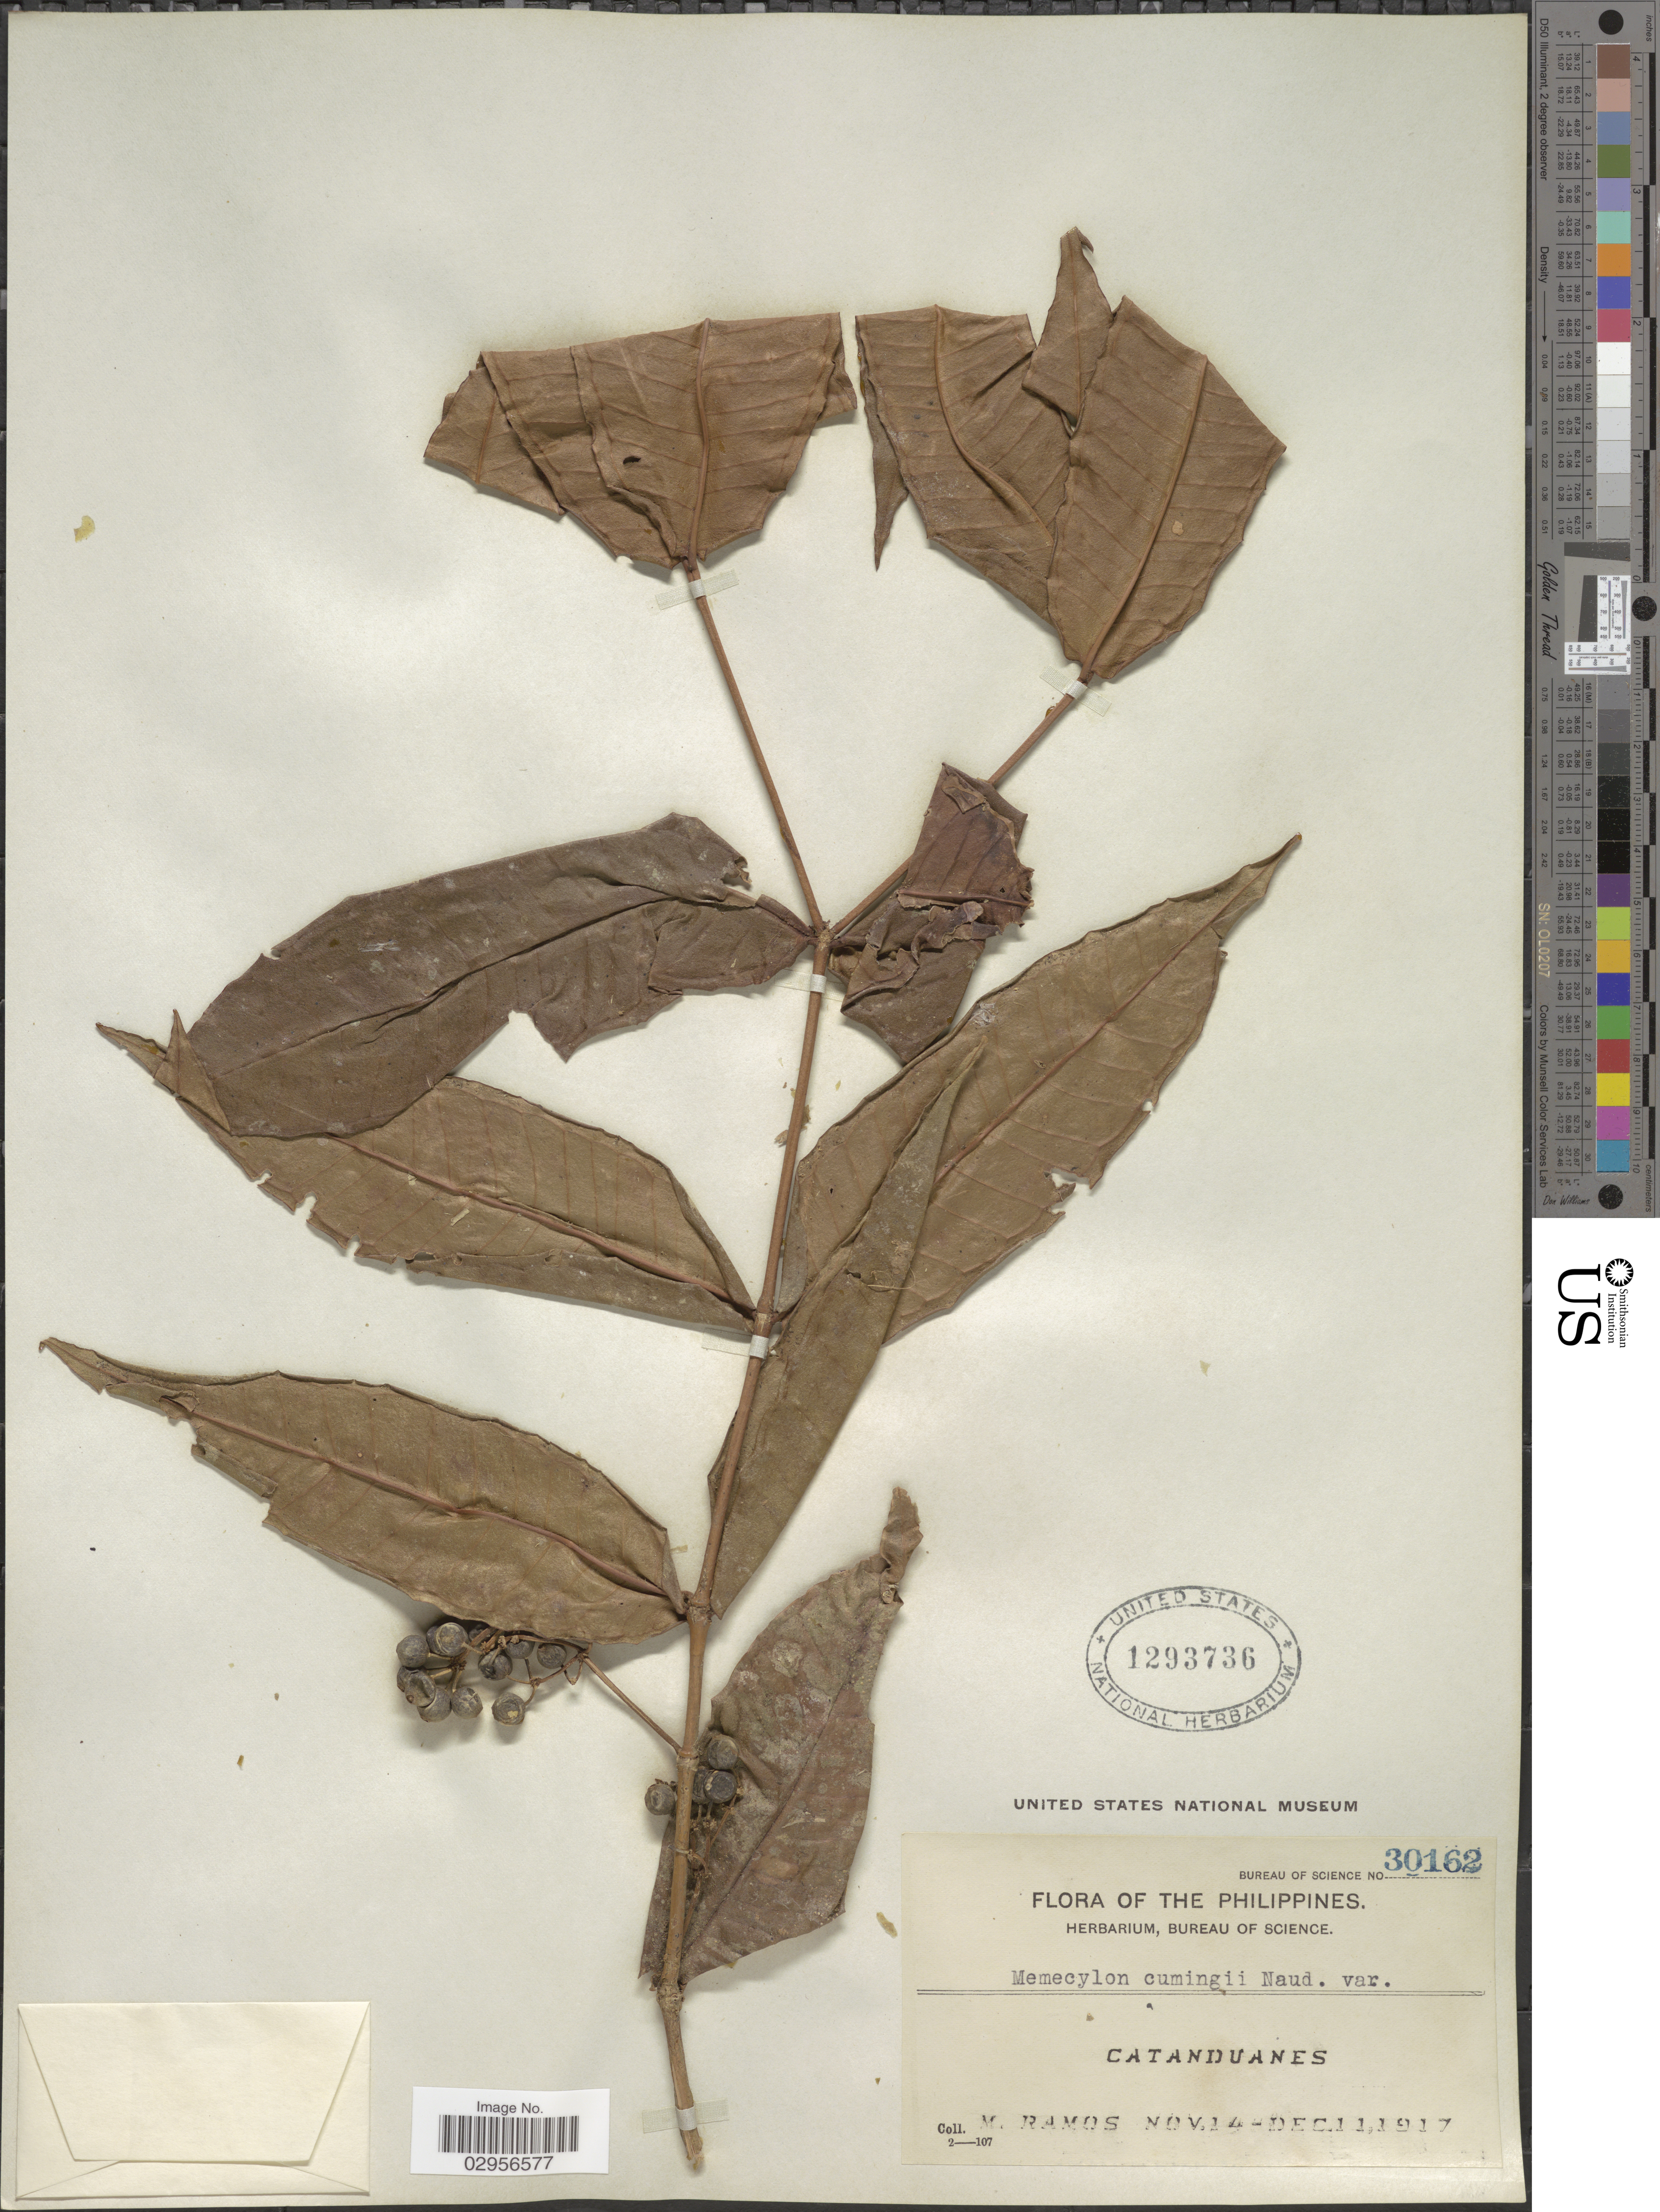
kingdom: Plantae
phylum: Tracheophyta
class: Magnoliopsida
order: Myrtales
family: Melastomataceae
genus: Memecylon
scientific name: Memecylon cumingii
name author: Naudin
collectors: M. Ramos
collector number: Bureau of Science 30162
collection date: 1917-11-14/1917-12-11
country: Philippines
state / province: Bicol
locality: Catanduanes.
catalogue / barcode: US 1293736